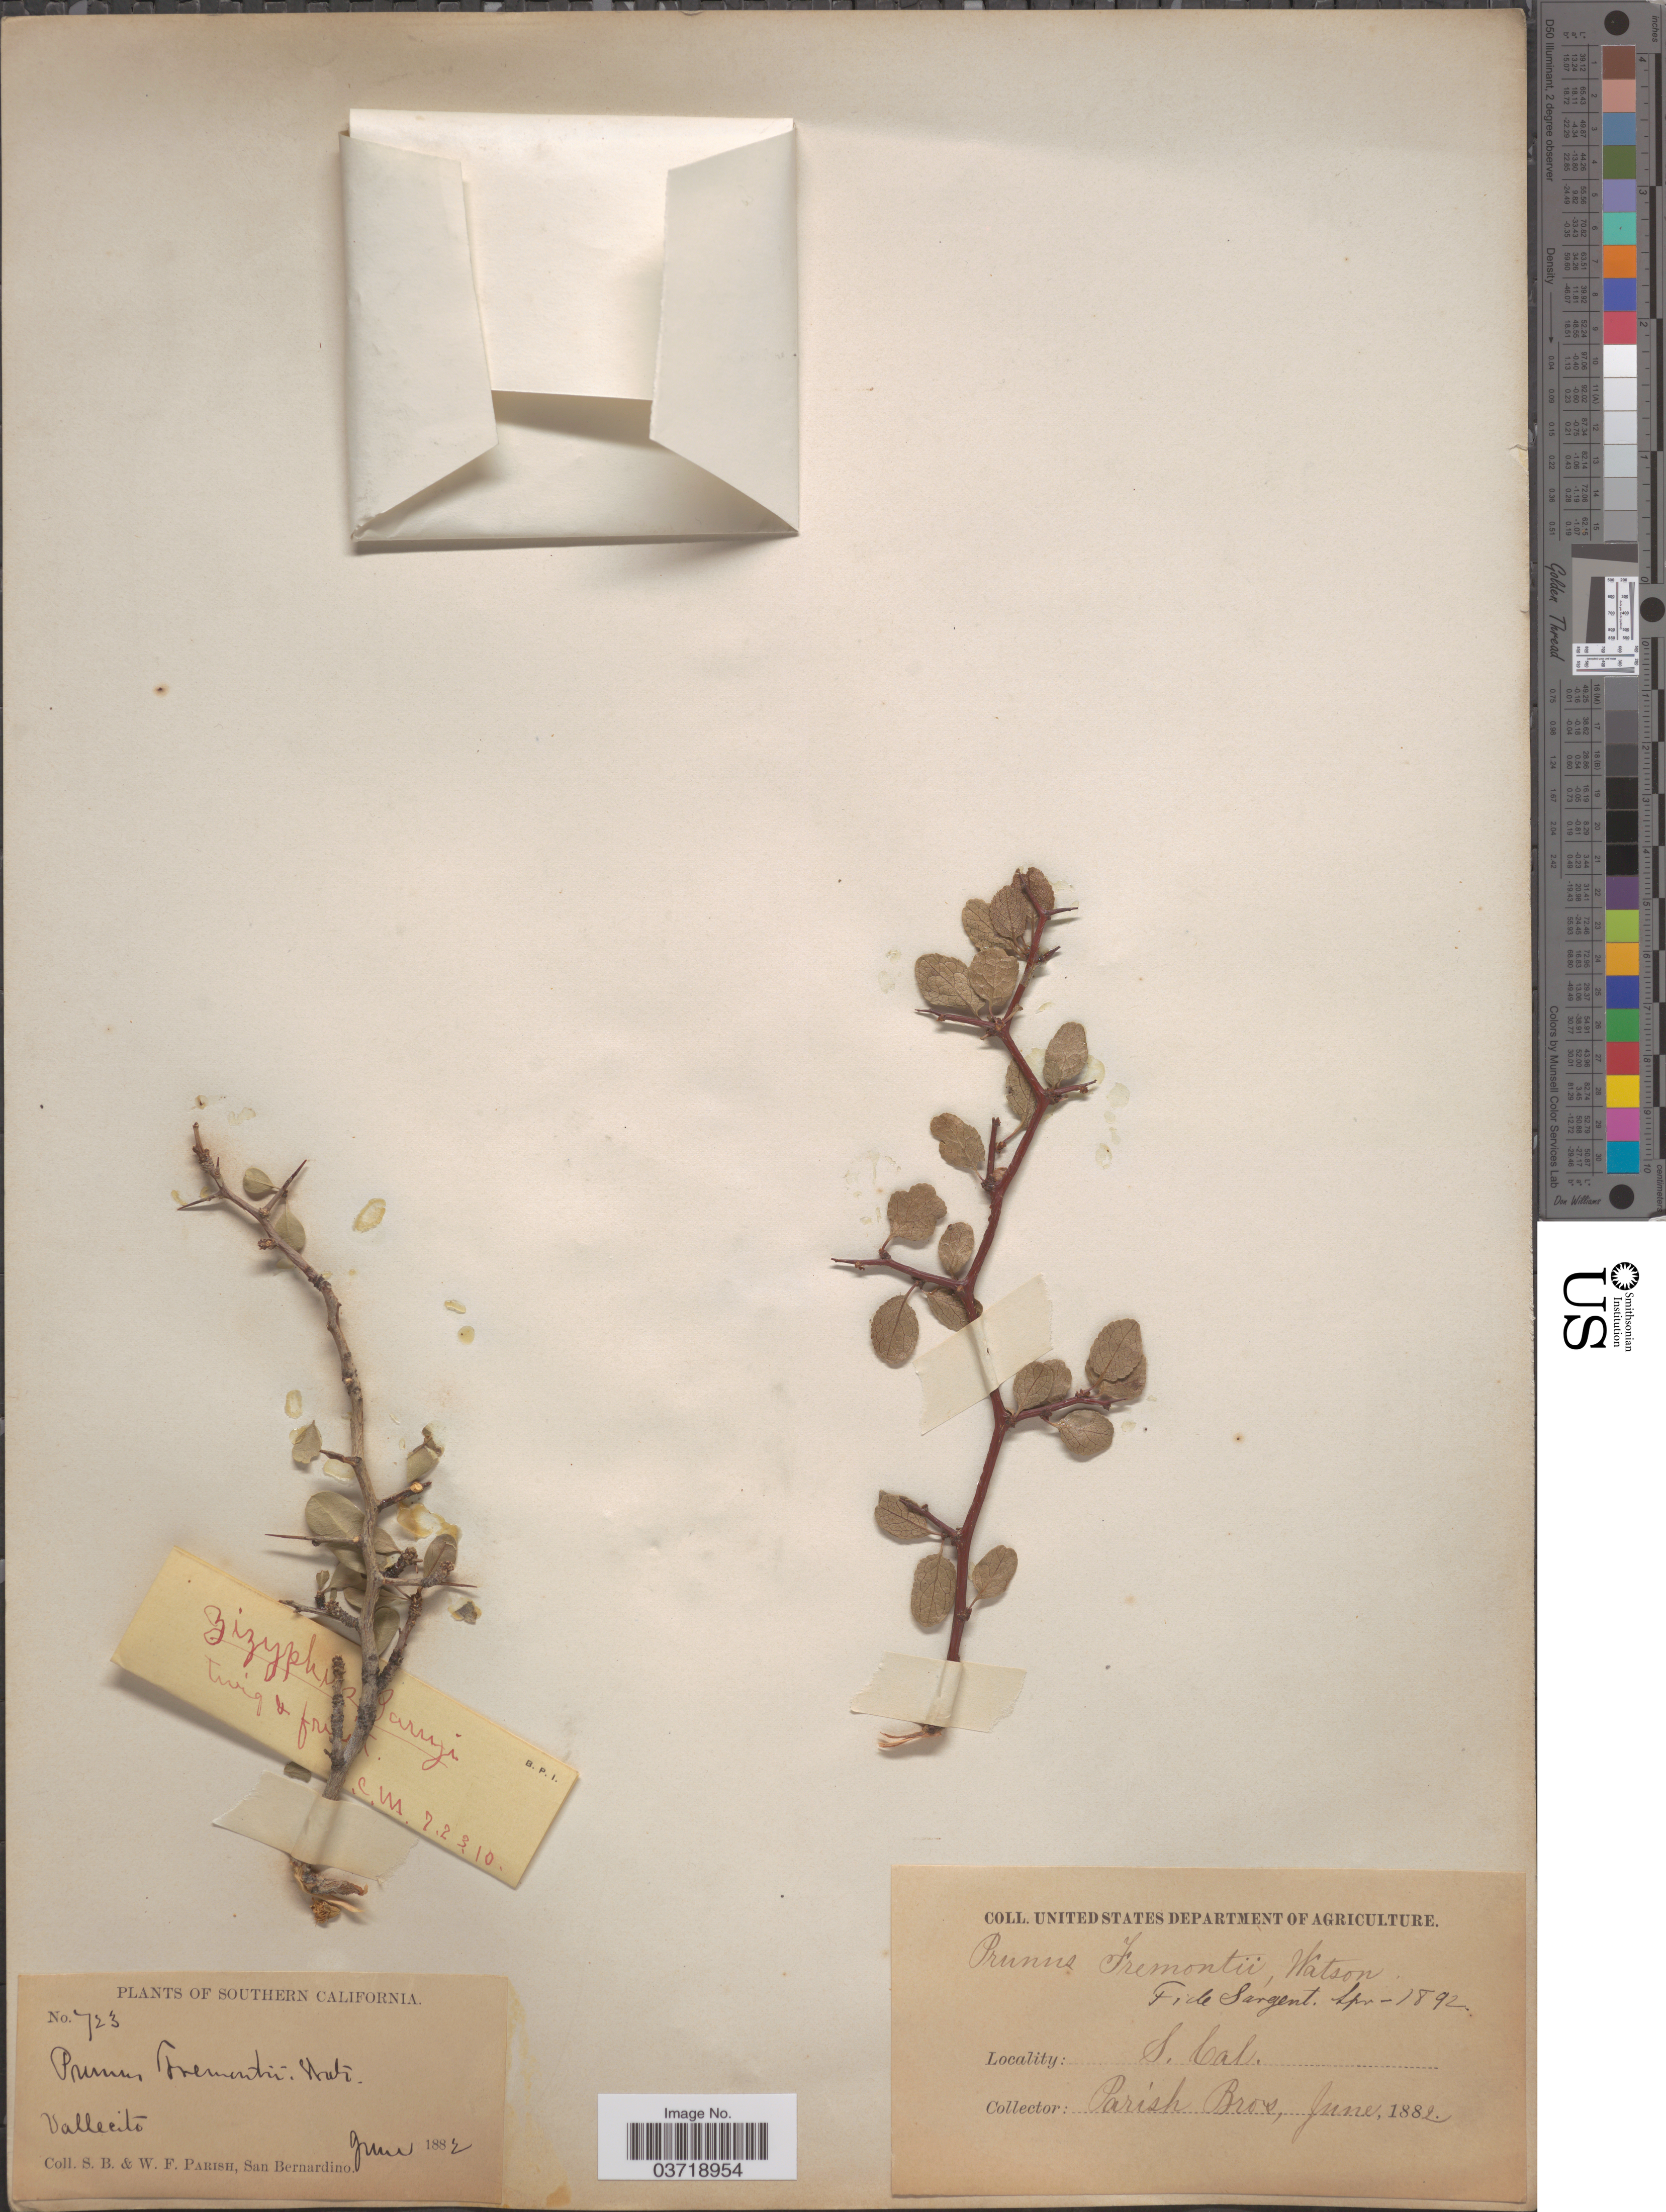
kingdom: Plantae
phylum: Tracheophyta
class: Magnoliopsida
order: Rosales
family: Rosaceae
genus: Prunus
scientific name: Prunus fremontii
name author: S. Watson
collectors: S. B. Parish & W. F. Parish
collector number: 723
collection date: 1882-06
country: United States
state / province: California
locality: Southern California. Vallecito.